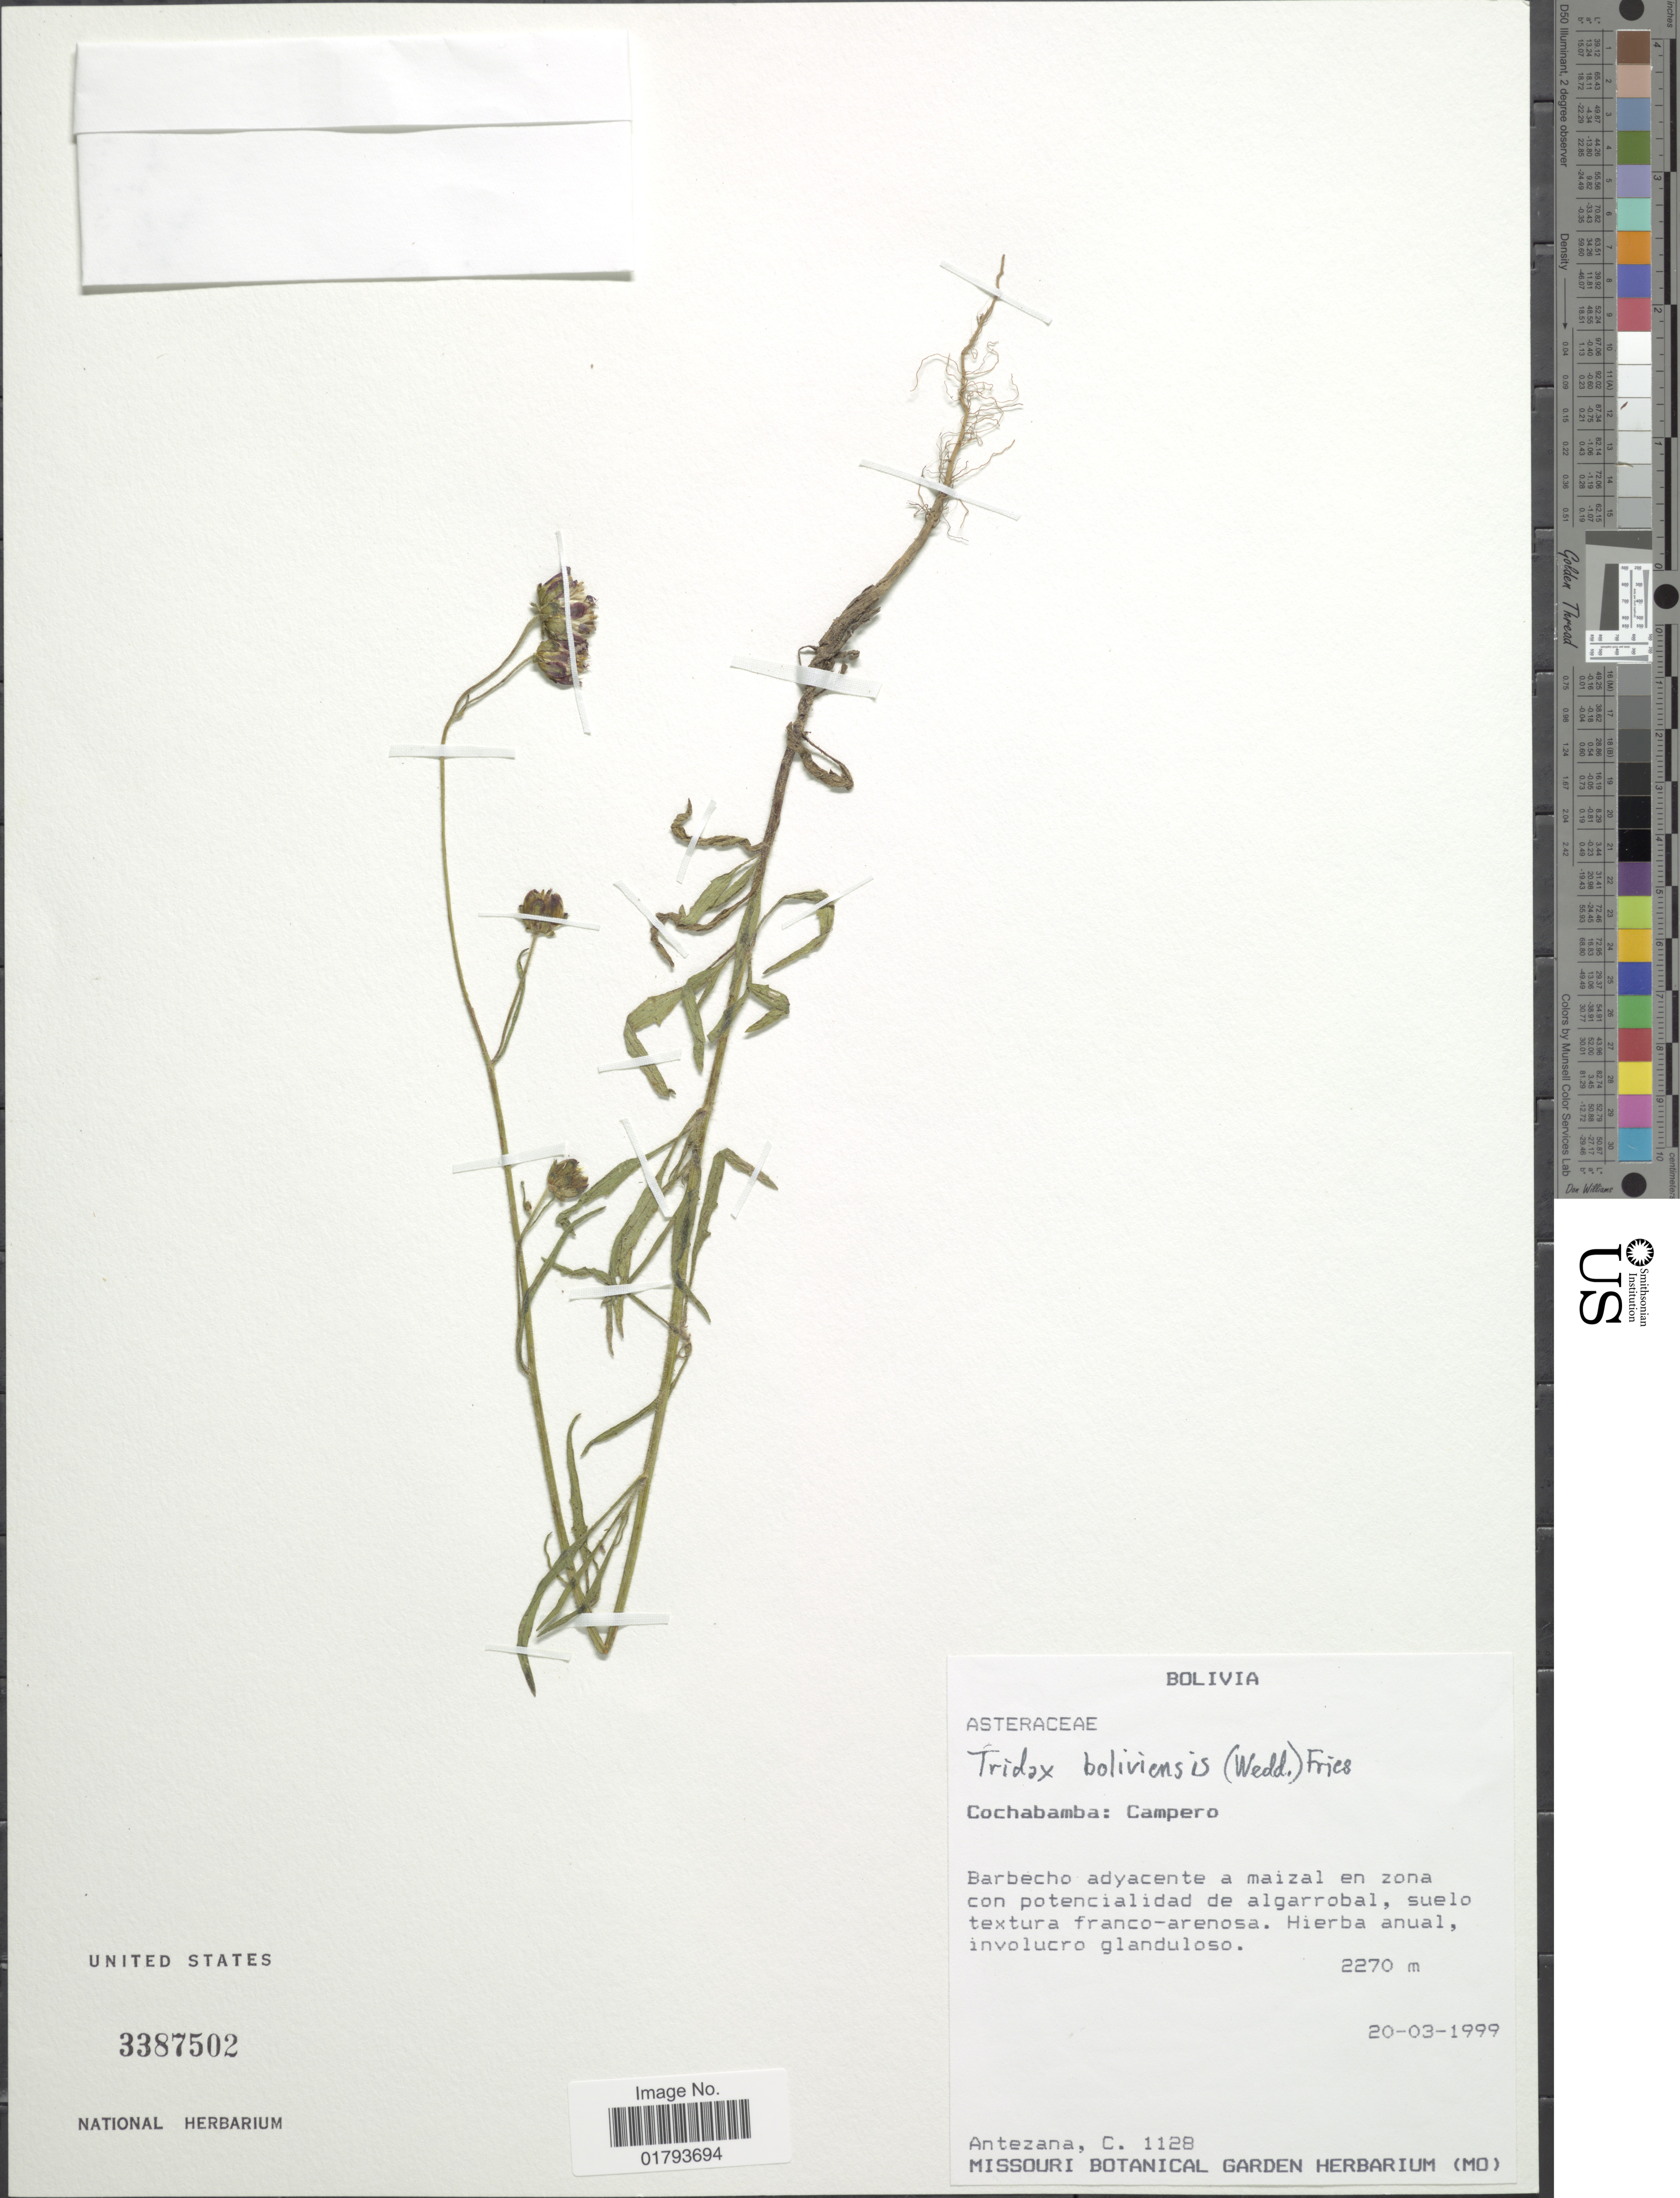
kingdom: Plantae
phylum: Tracheophyta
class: Magnoliopsida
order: Asterales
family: Asteraceae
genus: Tridax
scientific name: Tridax boliviensis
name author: (Wedd.) R.E. Fr.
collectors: C. Antezana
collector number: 1128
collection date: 1999-03-20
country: Bolivia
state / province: Cochabamba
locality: Campero, Barbecho adyacente a maizal en zona con potencialidad de algarrobal, suelo textura franco-arenosa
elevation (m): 2270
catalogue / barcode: US 3387502